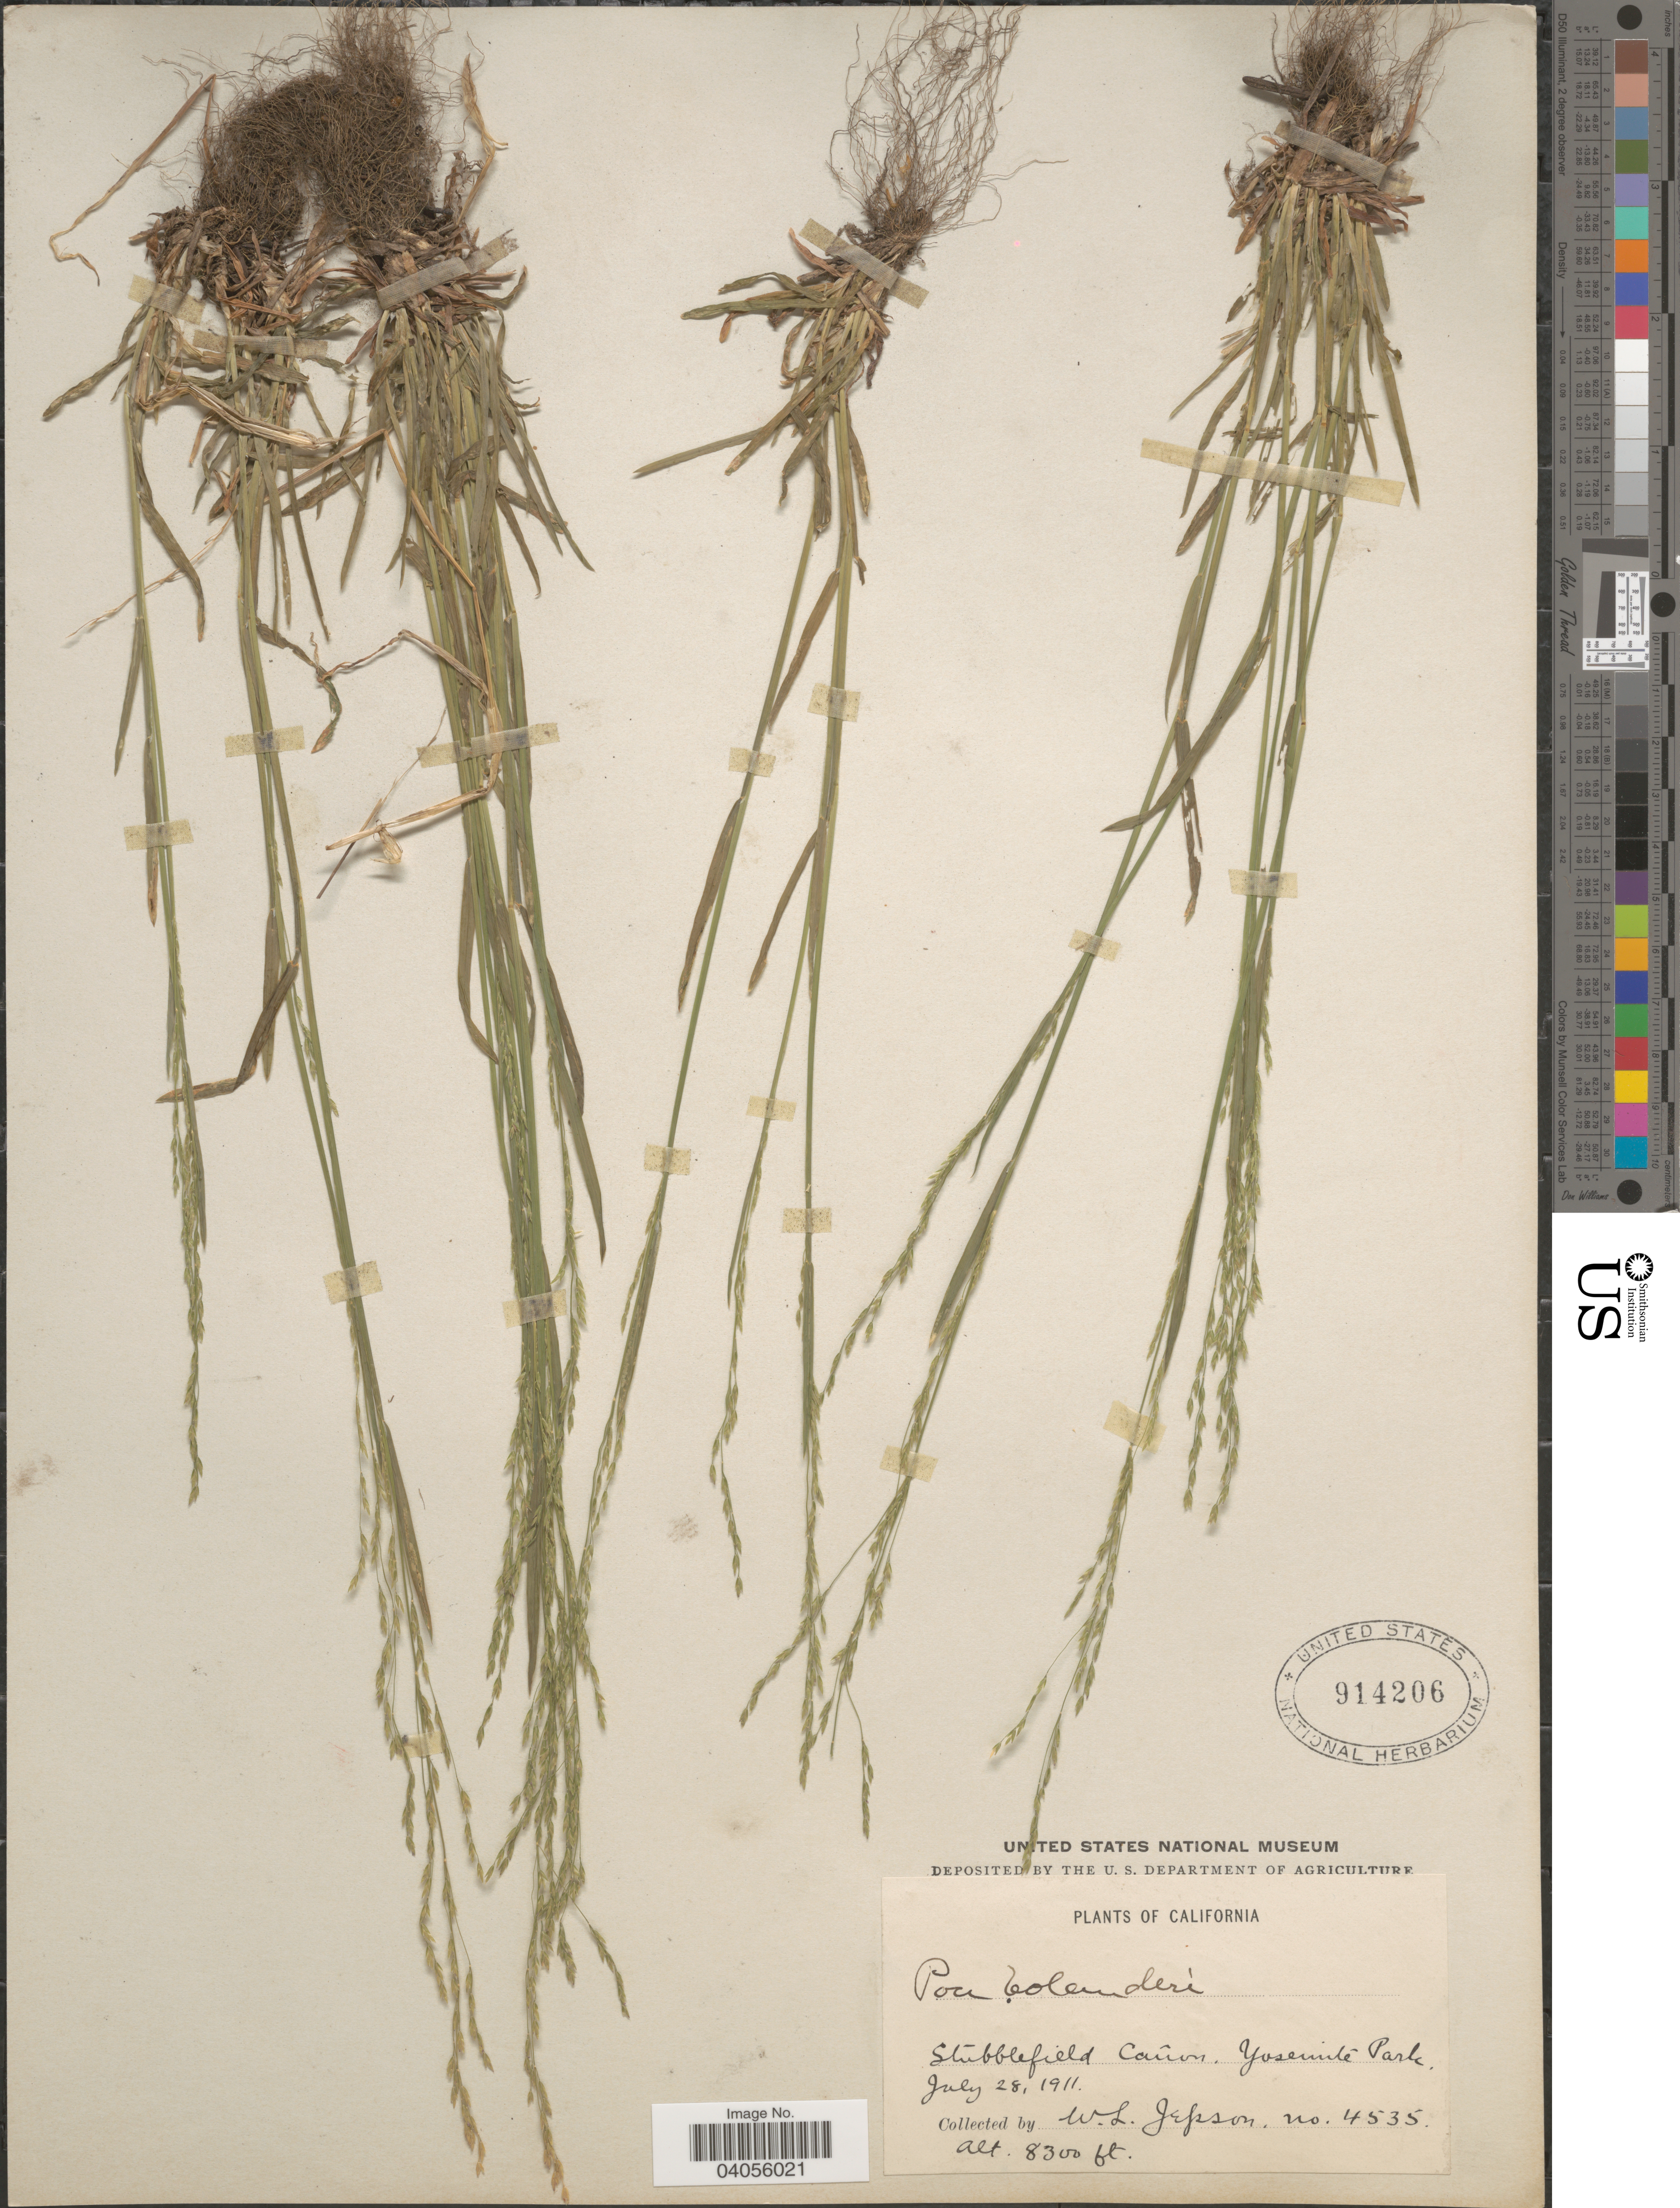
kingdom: Plantae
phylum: Tracheophyta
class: Liliopsida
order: Poales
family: Poaceae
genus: Poa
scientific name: Poa bolanderi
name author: Vasey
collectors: W. L. Jepson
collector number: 4535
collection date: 1911-07-28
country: United States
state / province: California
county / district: Mariposa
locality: Stubblefield Cañon. Yosemite Park.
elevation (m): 2530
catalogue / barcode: US 914206